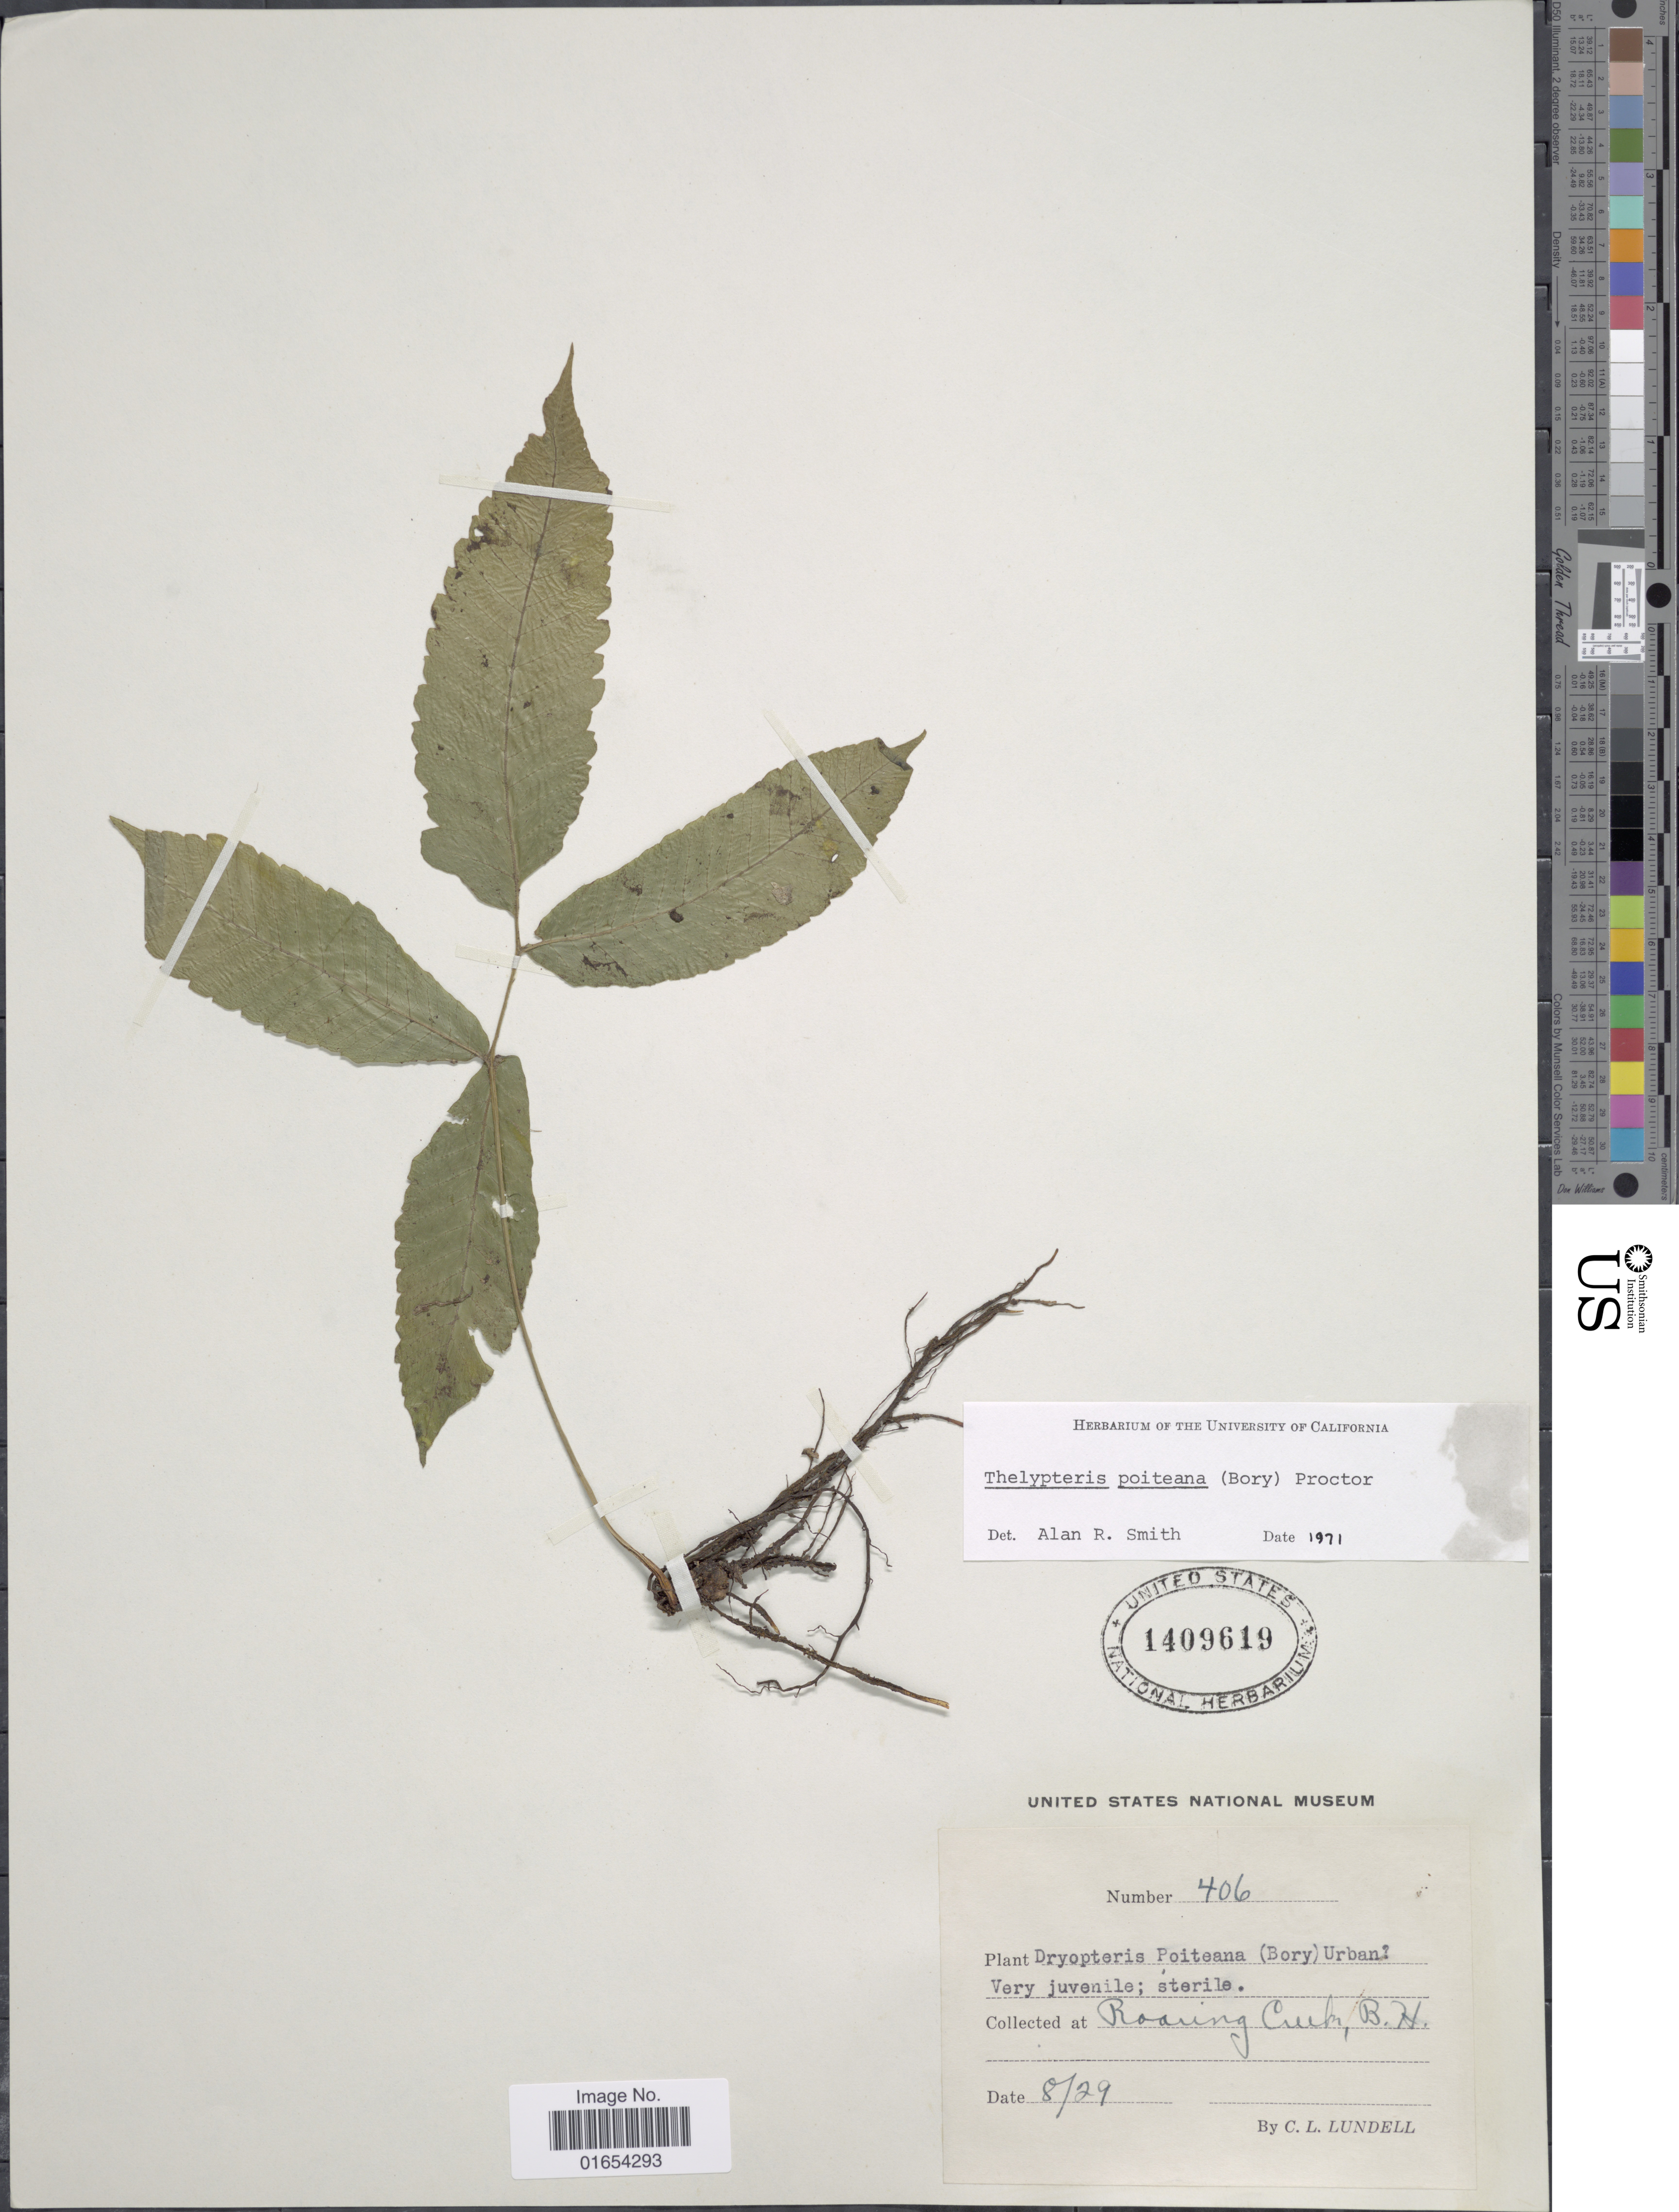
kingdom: Plantae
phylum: Tracheophyta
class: Polypodiopsida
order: Polypodiales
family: Thelypteridaceae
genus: Goniopteris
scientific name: Goniopteris poiteana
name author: (Bory) Ching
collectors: C. L. Lundell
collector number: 406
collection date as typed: Transcribed d/m/y: /8/29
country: Belize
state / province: Cayo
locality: Roaring Creek, B. H.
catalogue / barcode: US 1409619